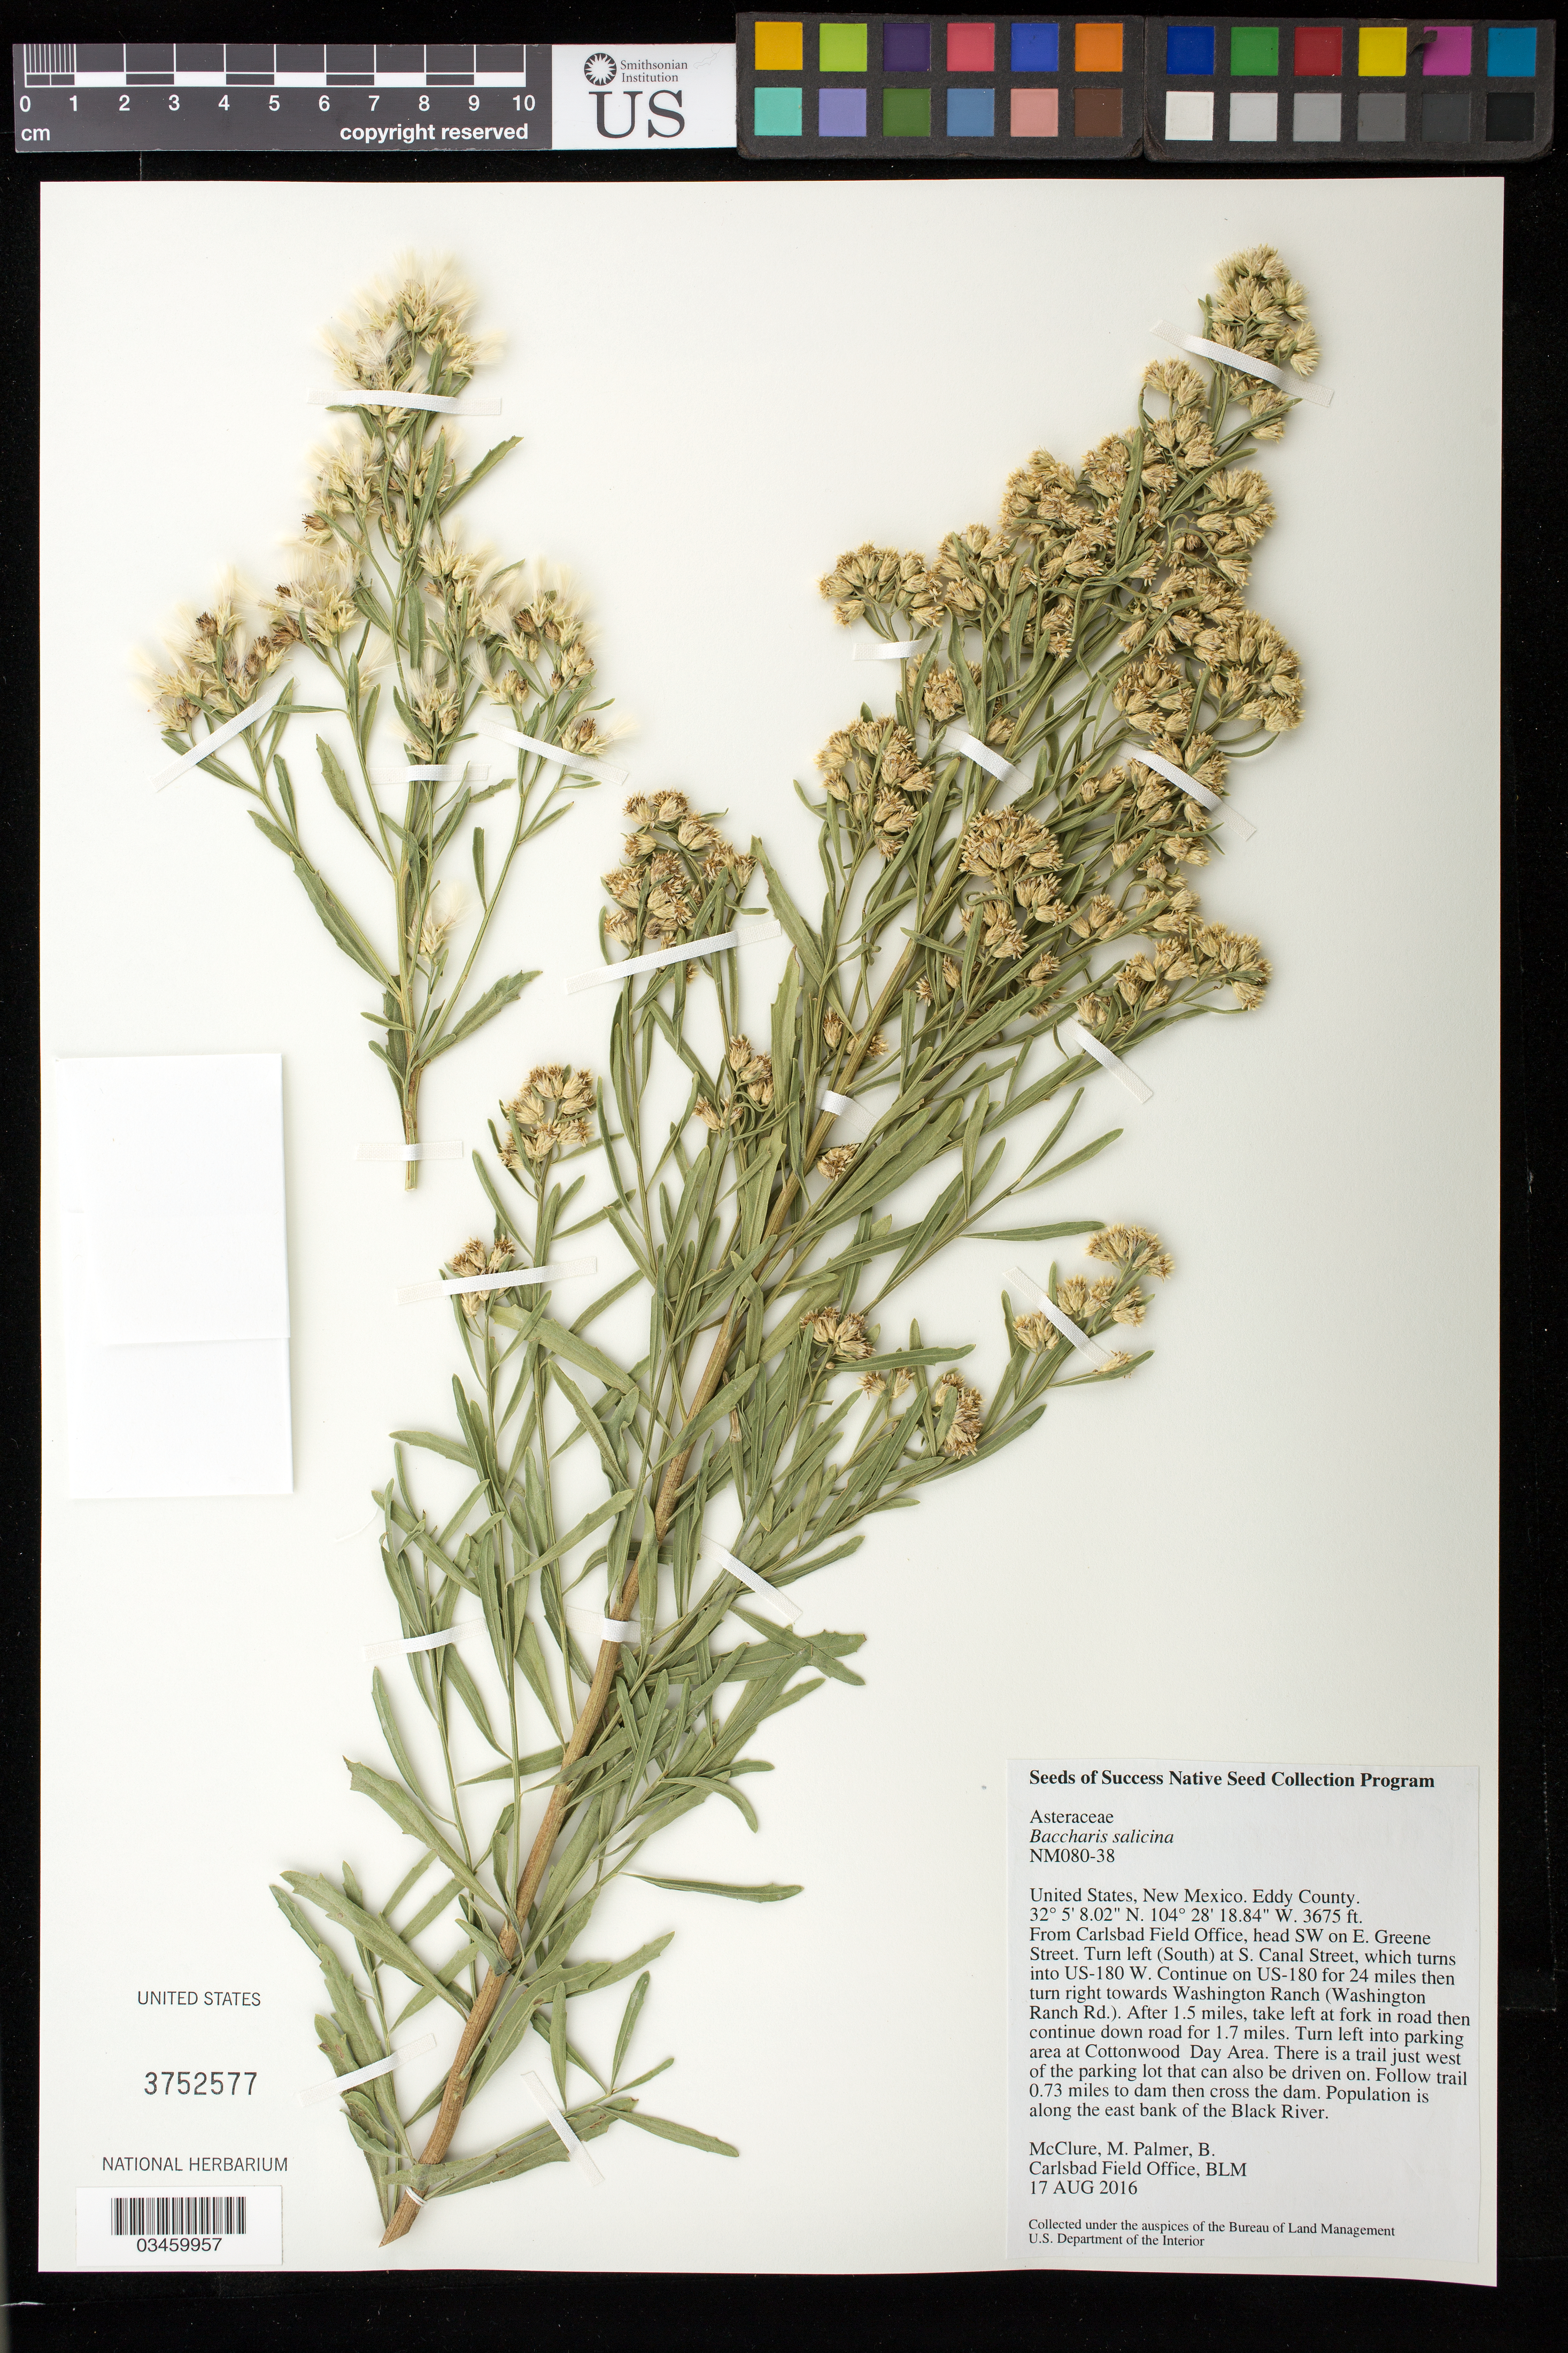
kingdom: Plantae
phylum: Tracheophyta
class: Magnoliopsida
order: Asterales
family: Asteraceae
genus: Baccharis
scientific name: Baccharis salicina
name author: Torr. & A. Gray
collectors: M. McClure & B. Palmer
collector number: NM080-38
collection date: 2016-08-17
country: United States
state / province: New Mexico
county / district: Eddy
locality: Cottonwood Day Area, Trail to Black River dam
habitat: Limy ecological site. Karro loam component on alluvial fans, uplands. Population found along east bank of Black River, South of dam.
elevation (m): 1120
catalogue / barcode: US 3752577